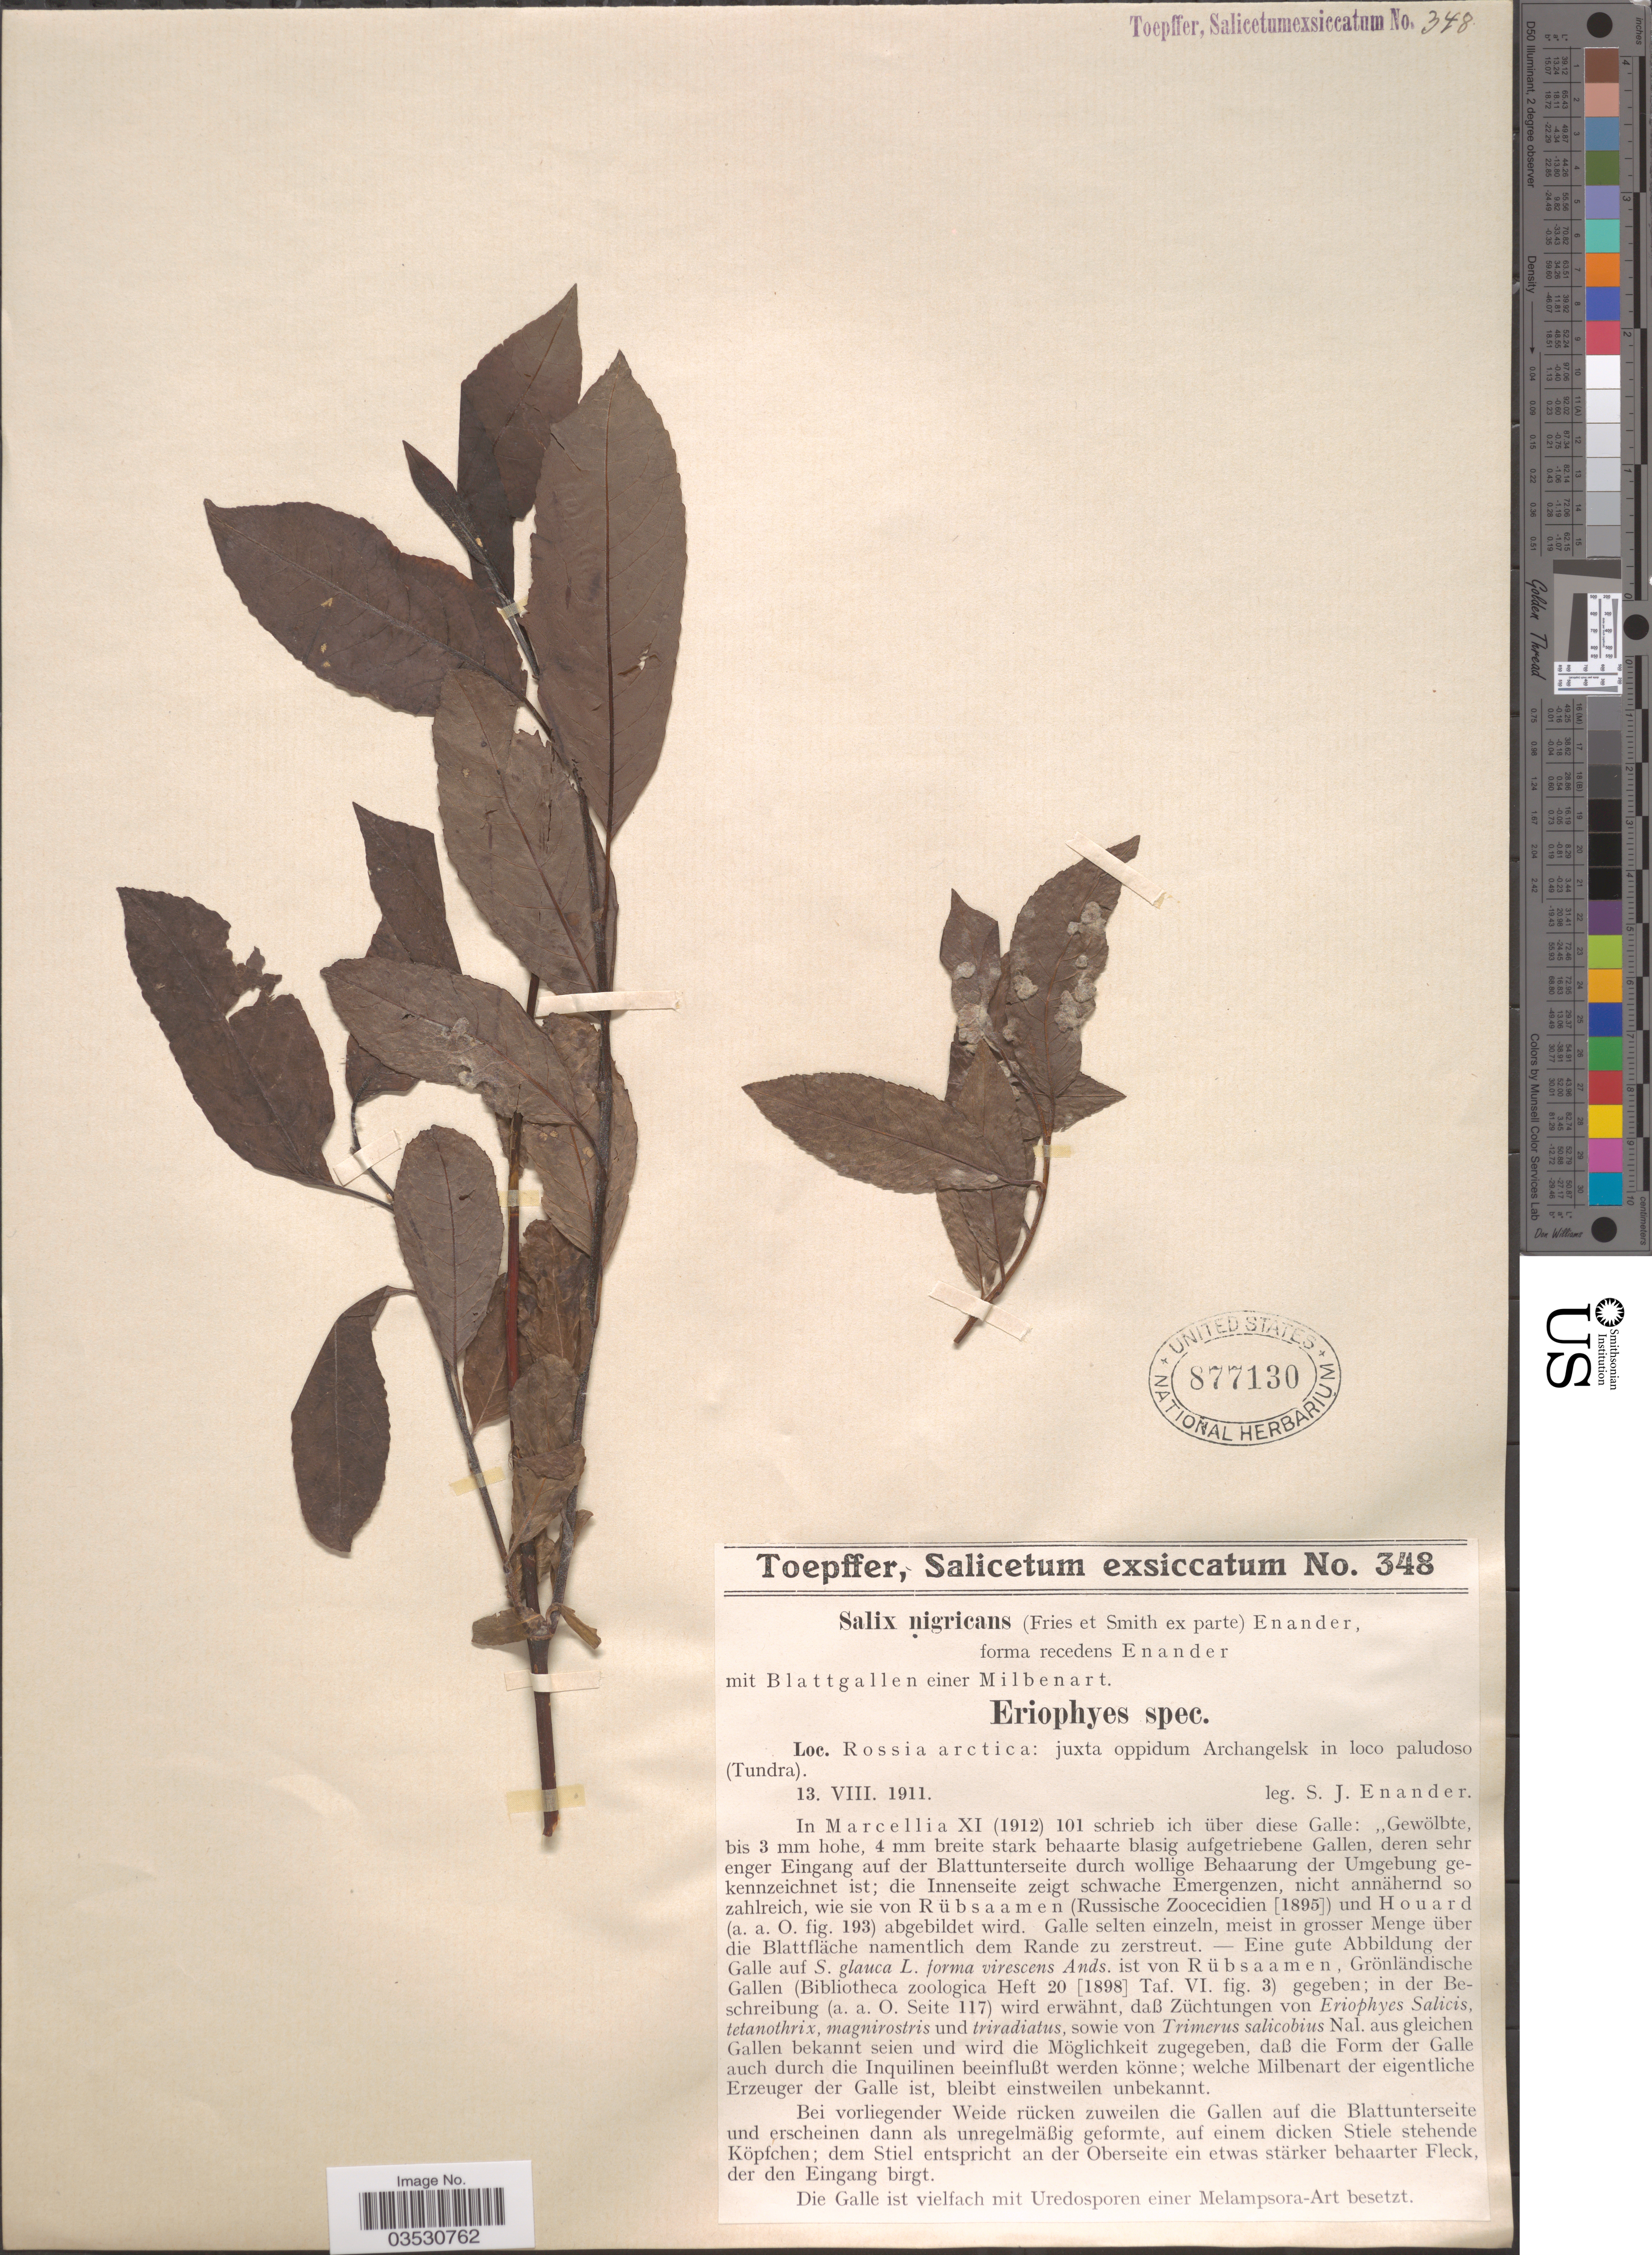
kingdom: Plantae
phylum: Tracheophyta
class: Magnoliopsida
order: Malpighiales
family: Salicaceae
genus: Salix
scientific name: Salix nigricans var. glabra f. serpentina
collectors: S. Enander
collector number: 348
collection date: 1911-08-13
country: Russian Federation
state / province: Arkhangelsk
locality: Rossia arctica: juxta oppidum Archangelsk in loco paludoso (Tundra).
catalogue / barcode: US 877130